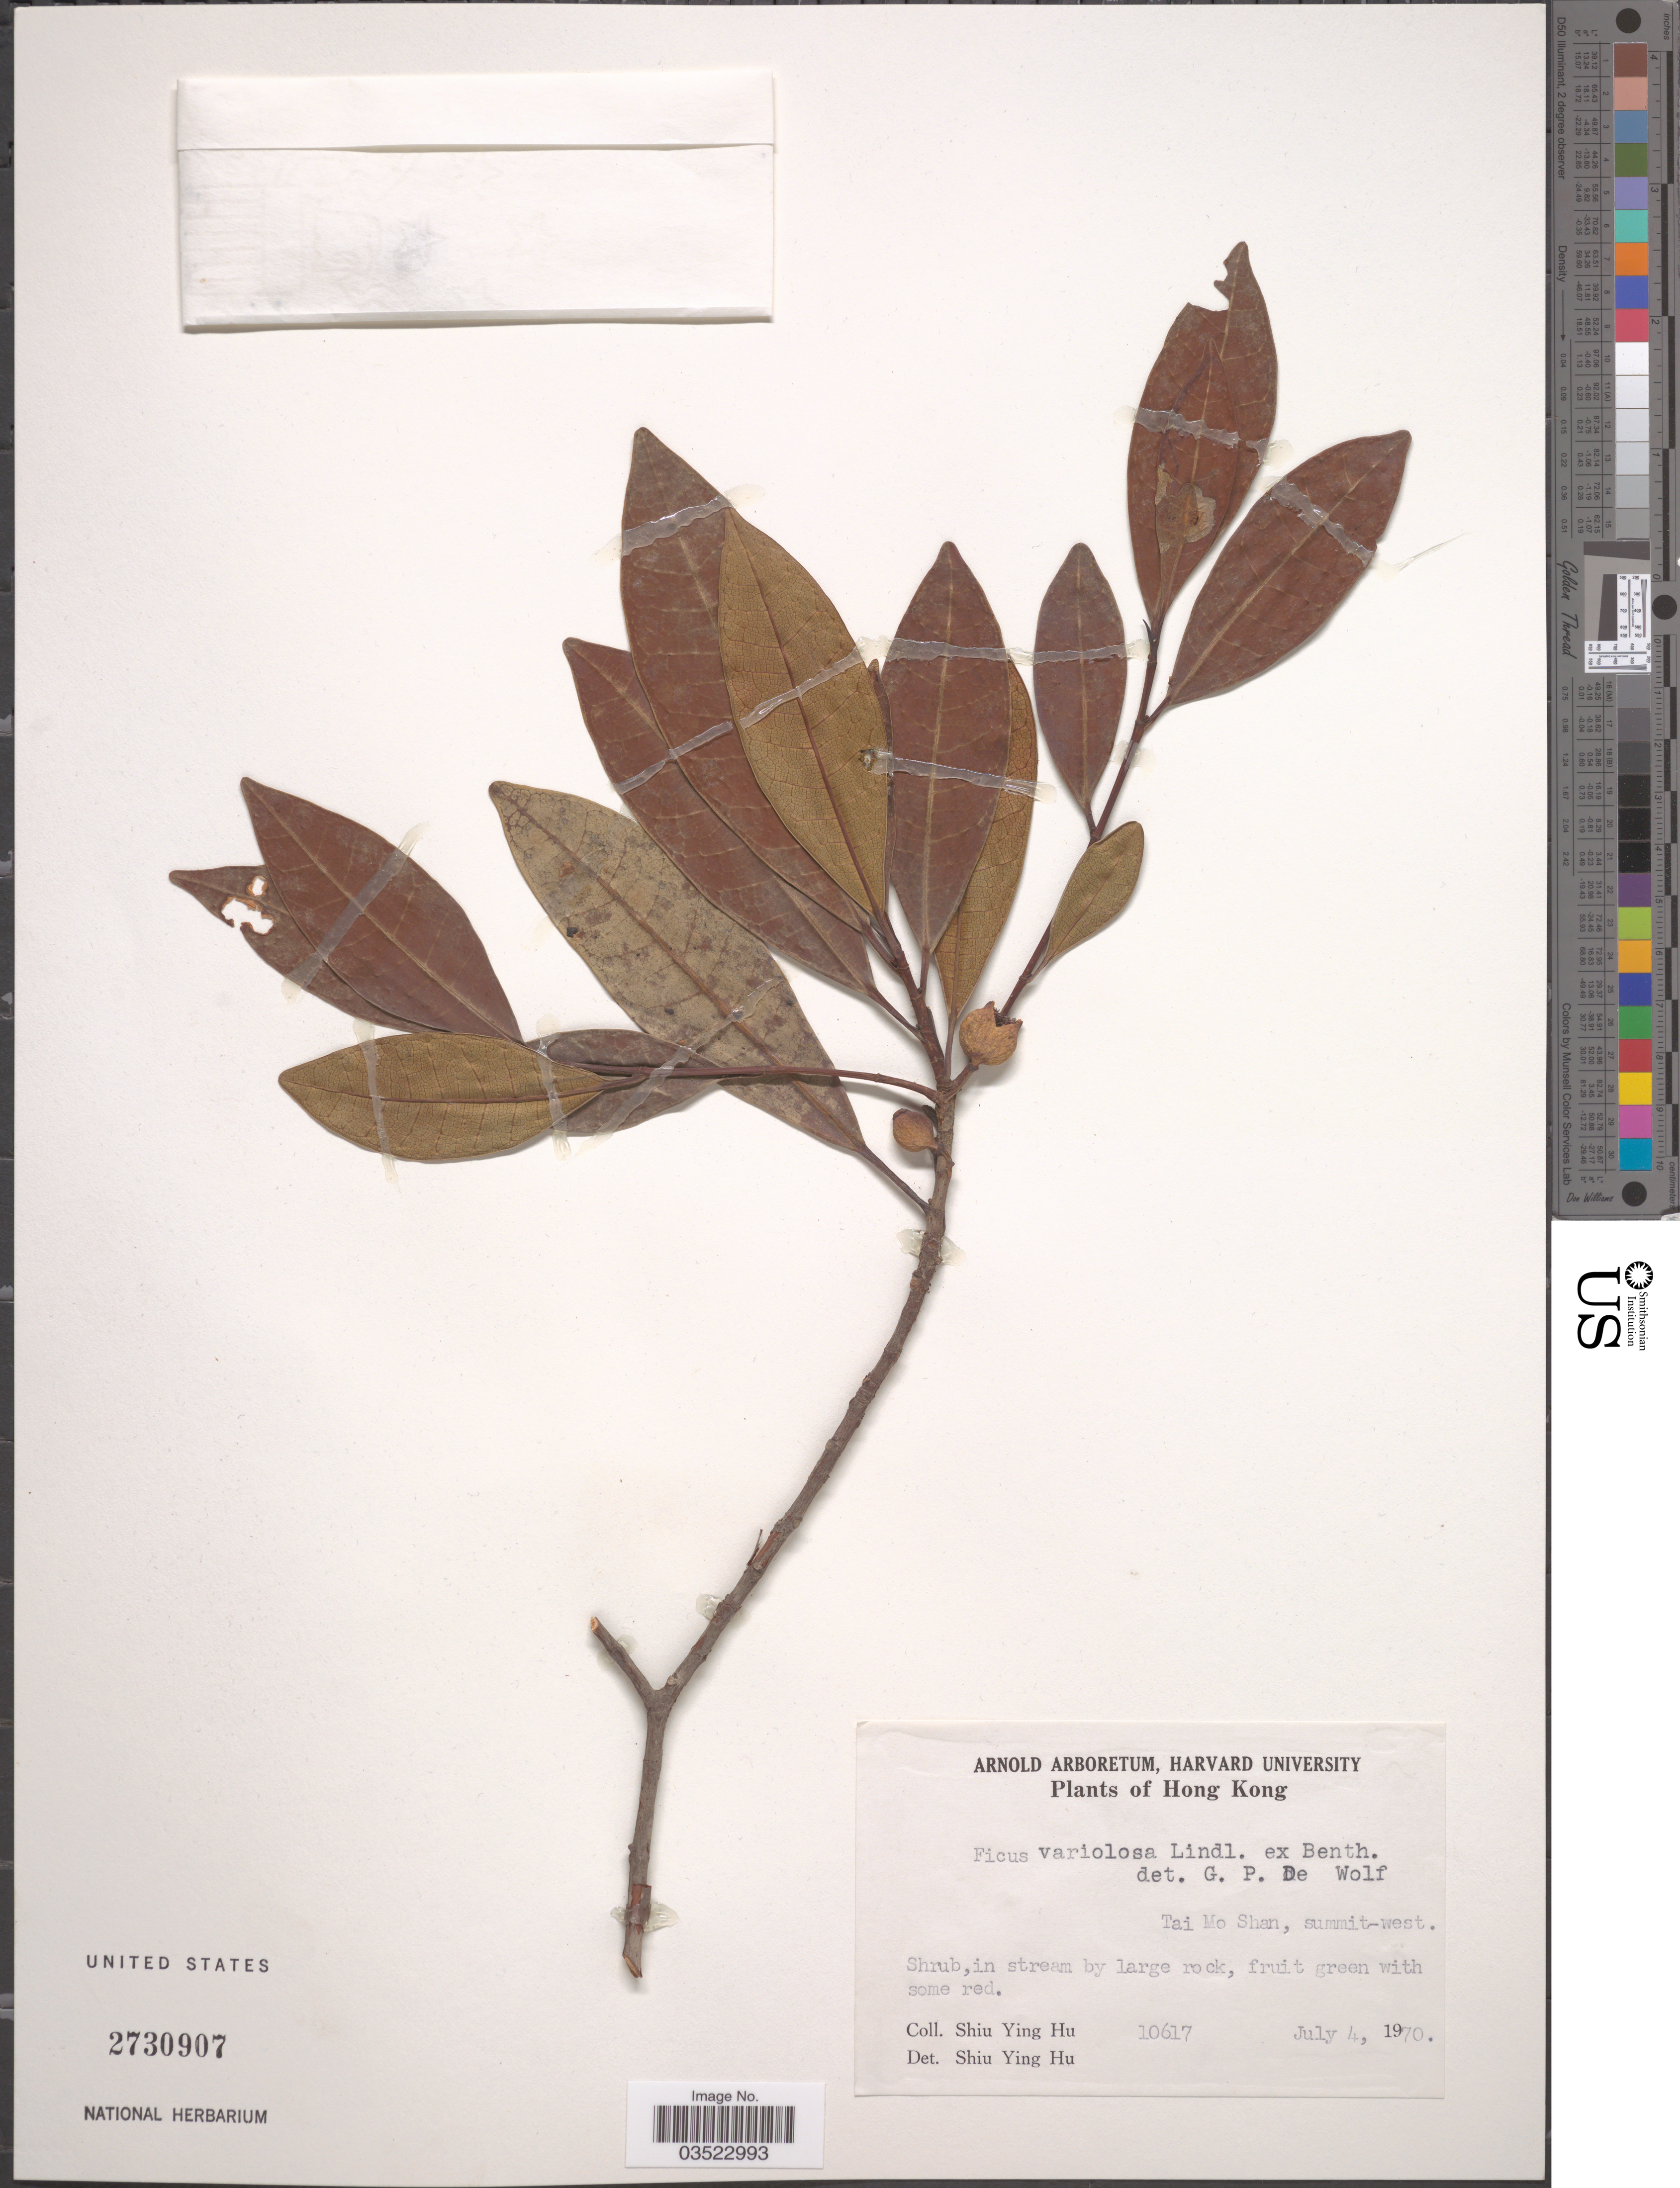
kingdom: Plantae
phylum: Tracheophyta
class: Magnoliopsida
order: Rosales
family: Moraceae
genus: Ficus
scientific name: Ficus variolosa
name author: Lindl. ex Benth.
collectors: S. Y. Hu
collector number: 10617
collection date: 1970-07-04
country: China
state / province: Hong Kong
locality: Tai Mo Shan, summit-west.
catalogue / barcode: US 2730907